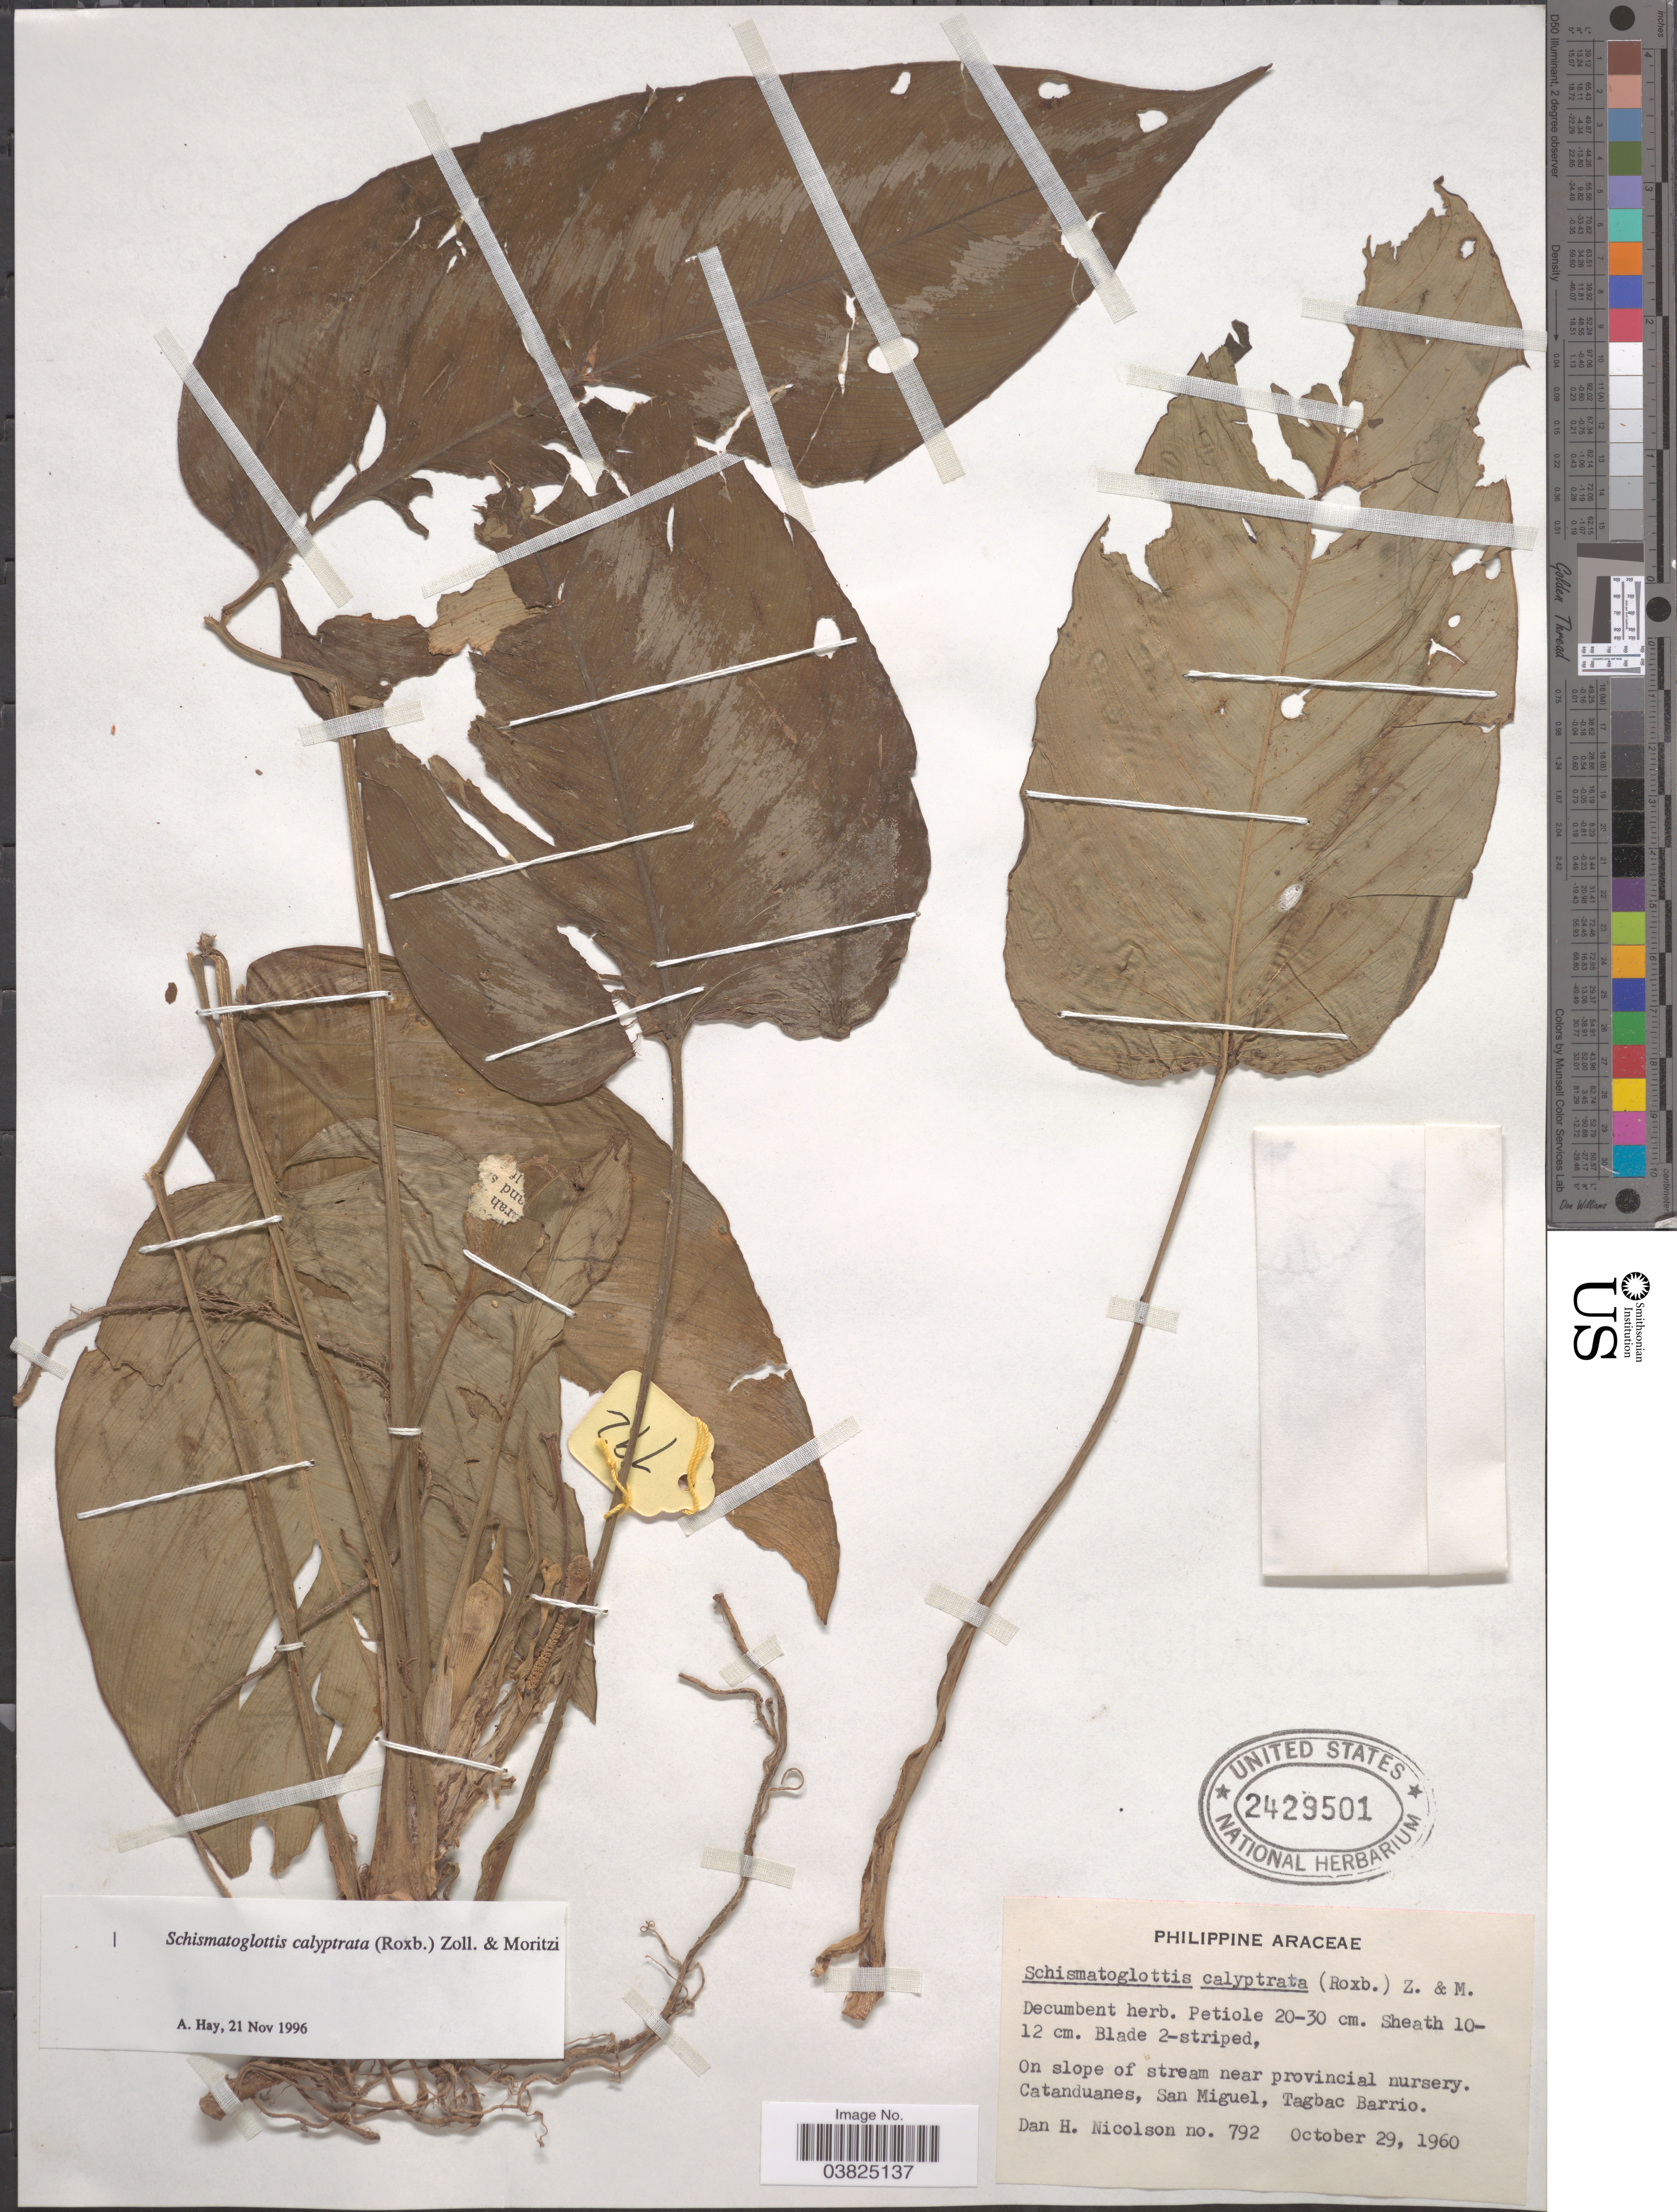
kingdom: Plantae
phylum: Tracheophyta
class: Liliopsida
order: Alismatales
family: Araceae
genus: Schismatoglottis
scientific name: Schismatoglottis calyptrata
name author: Zoll. & Moritzi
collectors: D. H. Nicolson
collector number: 792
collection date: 1960-10-29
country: Philippines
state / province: Bicol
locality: Near provincial nursery. Catanduanes, San Miguel, Tagbac Barrio.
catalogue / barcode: US 2429501